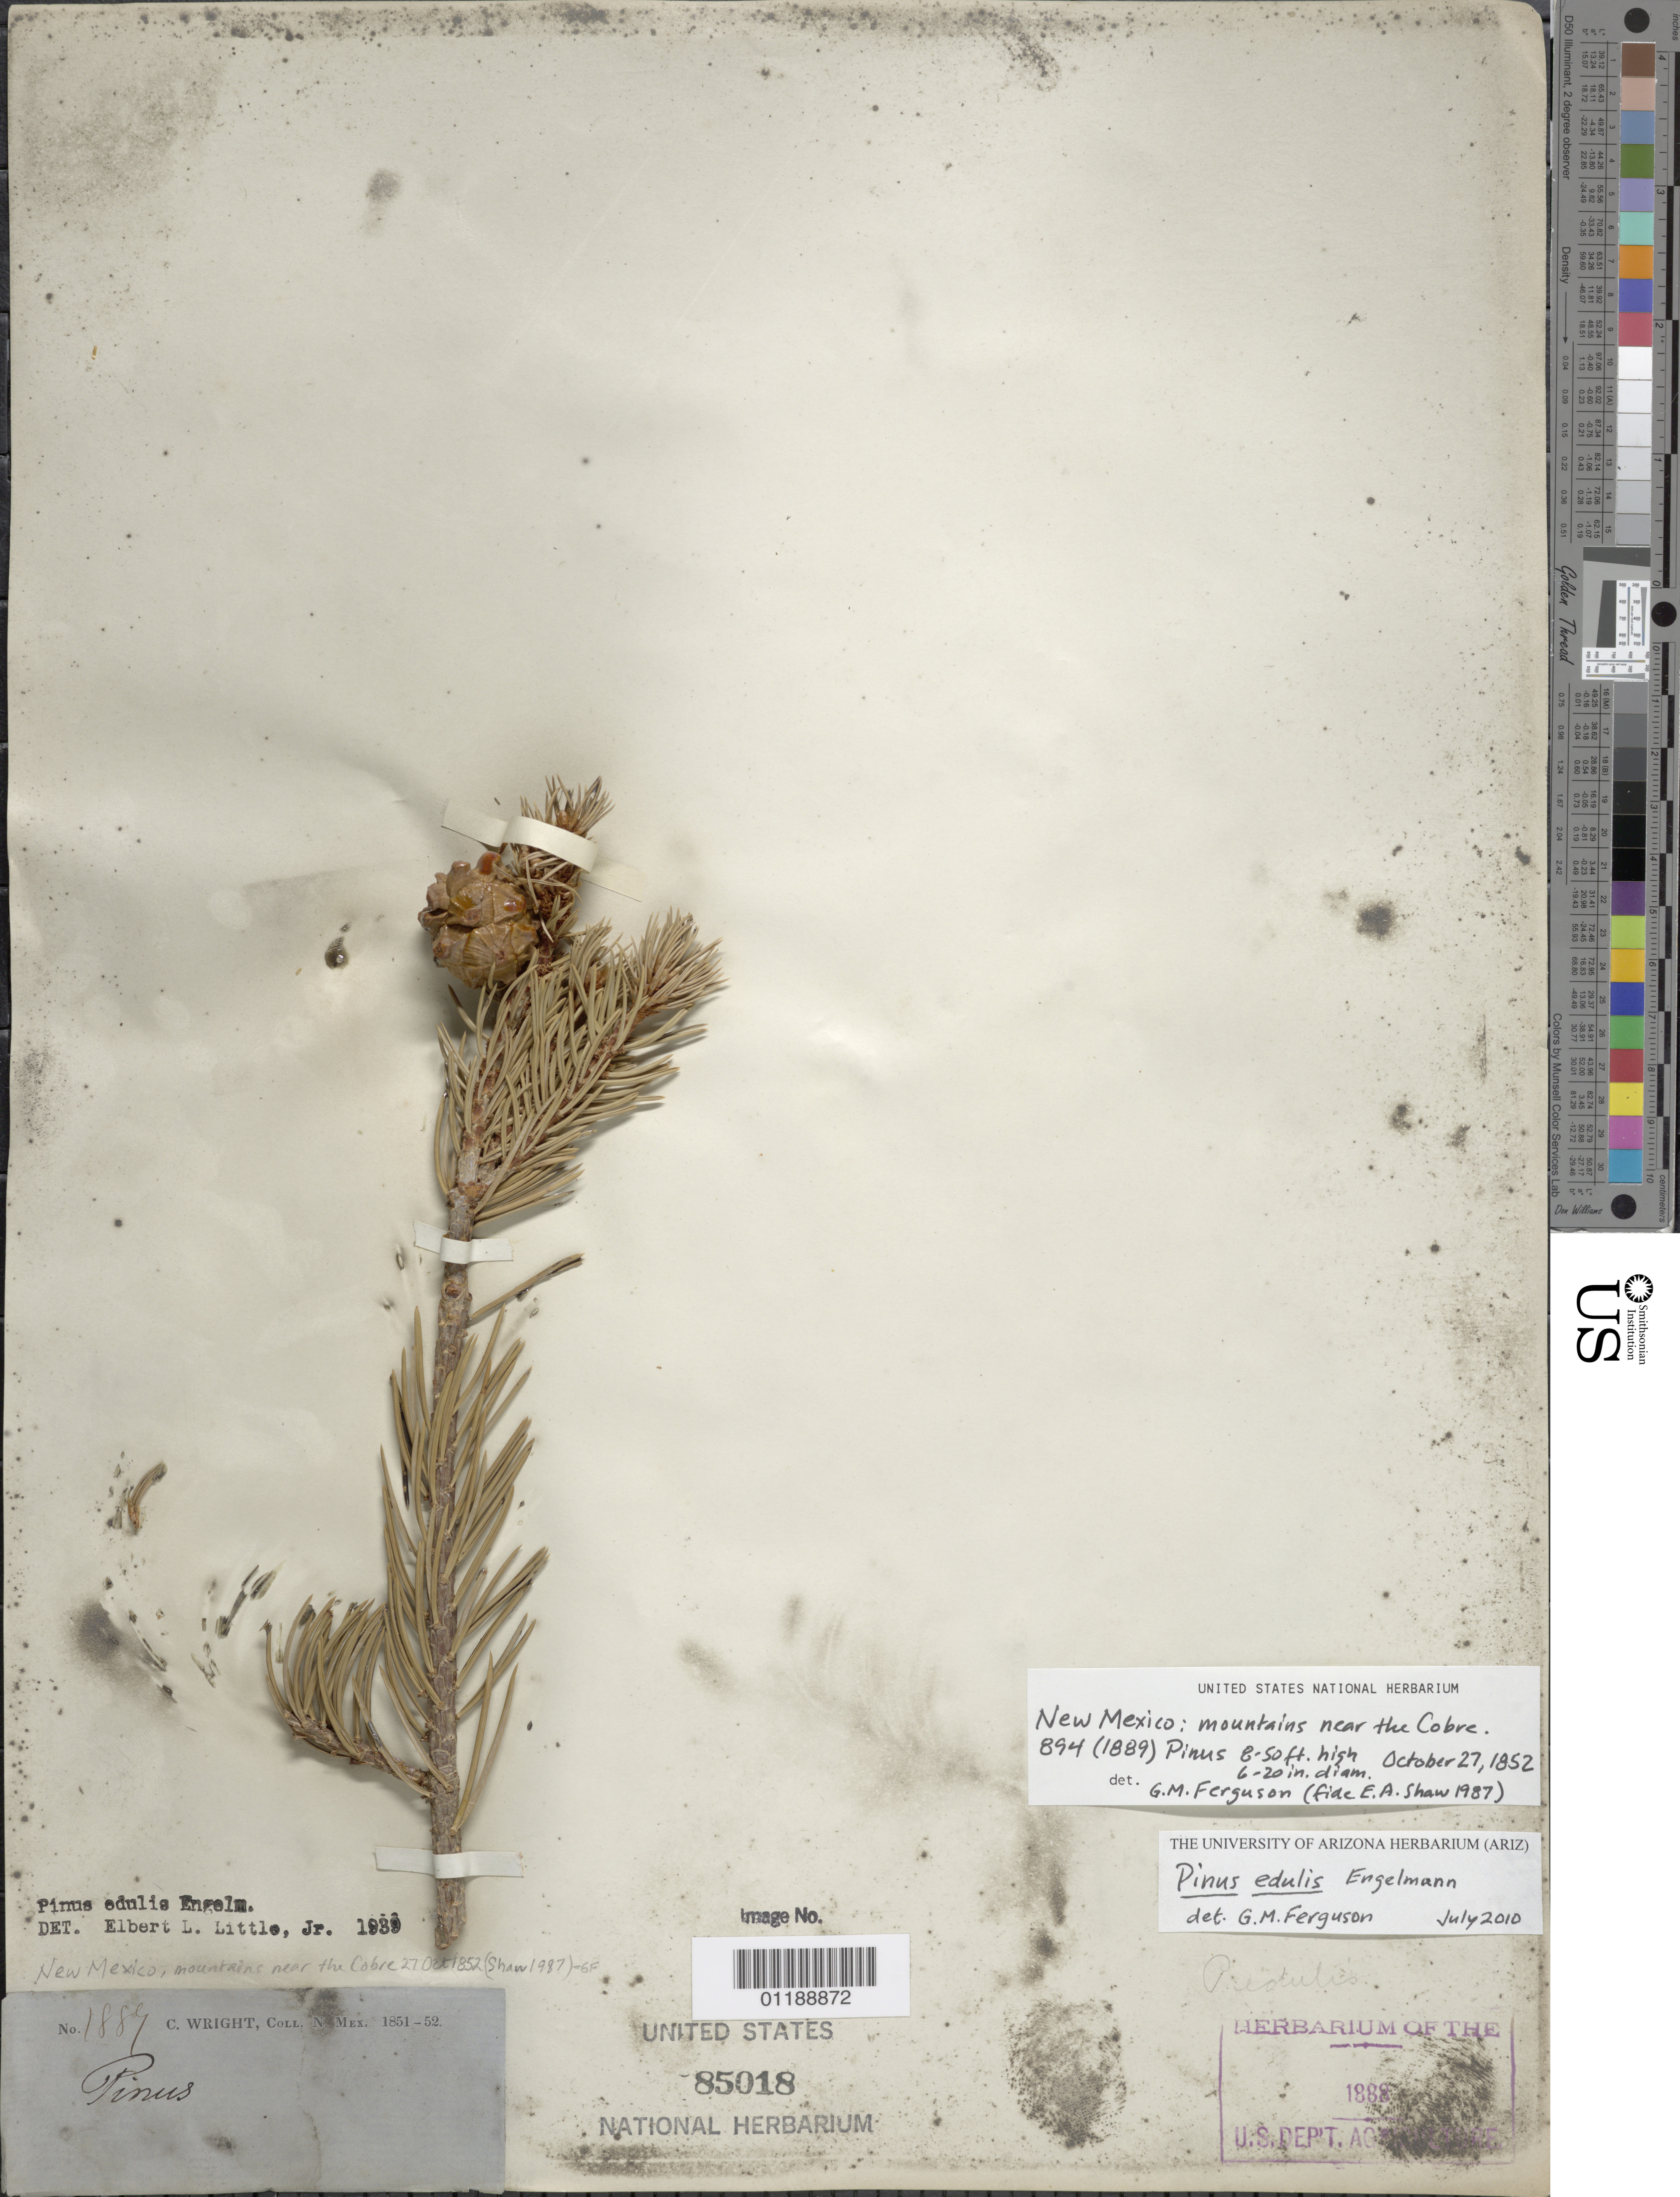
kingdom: Plantae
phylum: Tracheophyta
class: Pinopsida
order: Pinales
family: Pinaceae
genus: Pinus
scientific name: Pinus edulis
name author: Engelm.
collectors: C. Wright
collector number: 1889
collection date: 1851/1852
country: United States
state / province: New Mexico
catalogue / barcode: US 85018